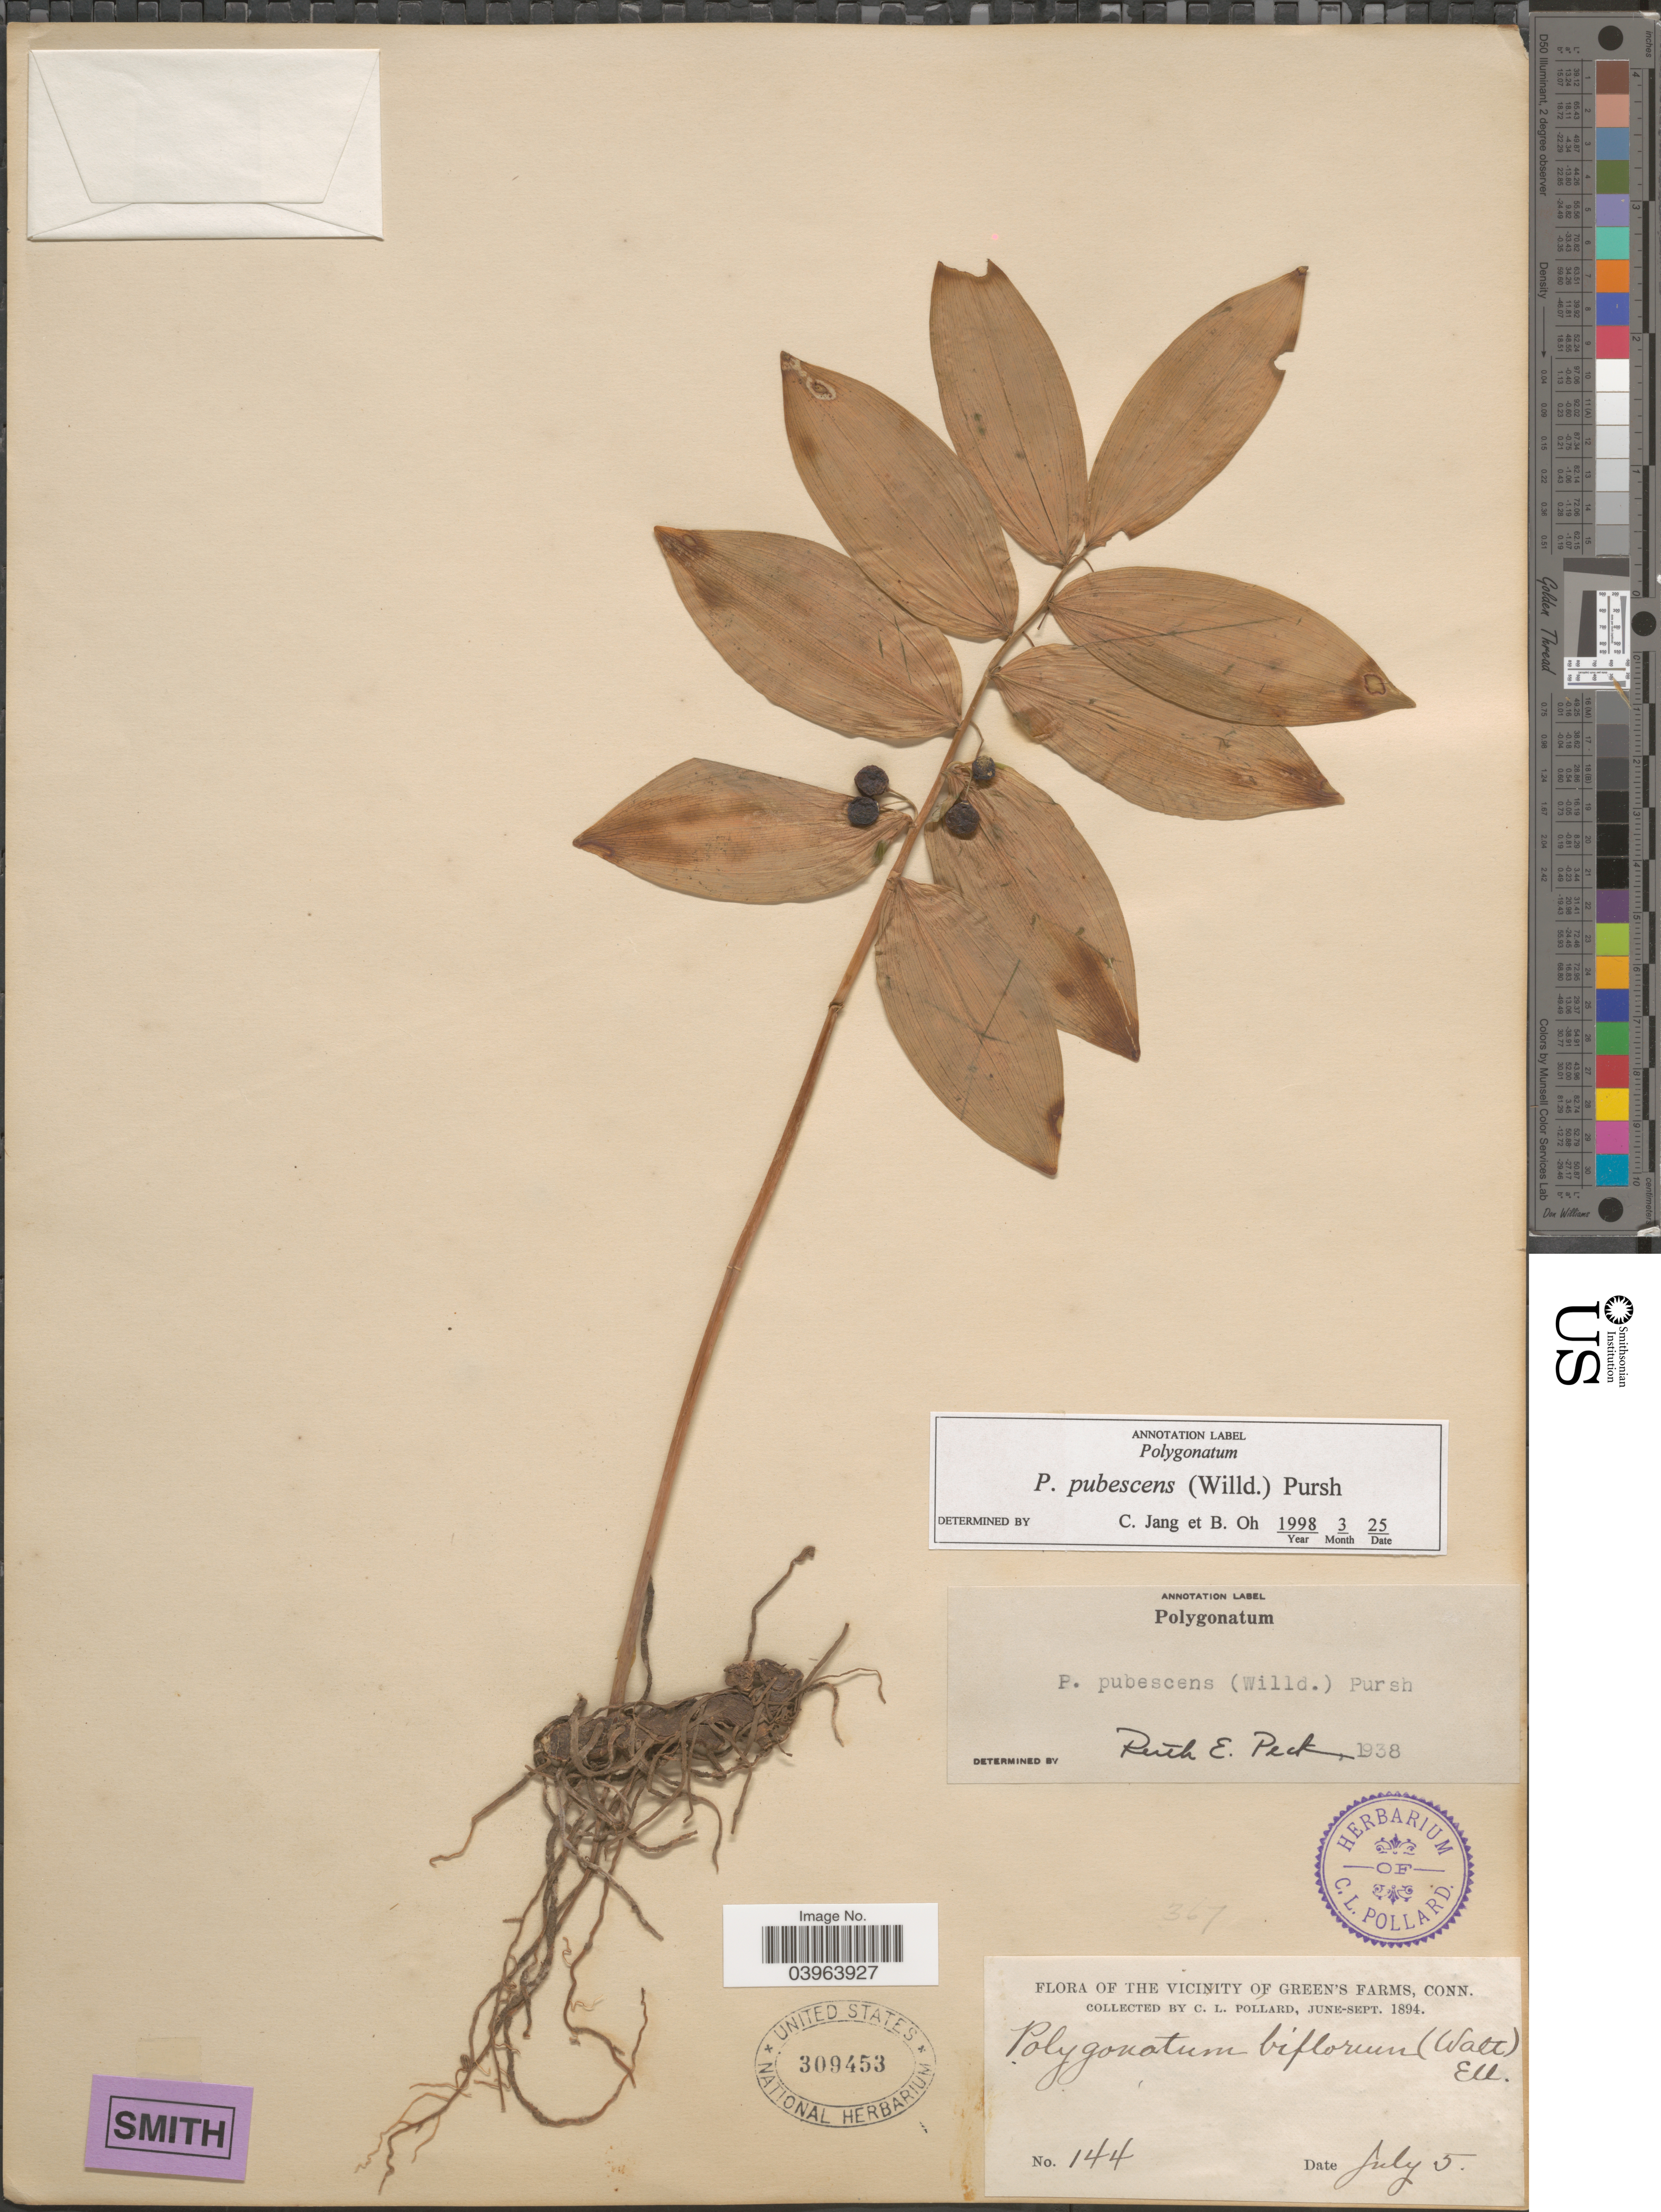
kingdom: Plantae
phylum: Tracheophyta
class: Liliopsida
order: Asparagales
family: Asparagaceae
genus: Polygonatum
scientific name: Polygonatum pubescens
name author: (Willd.) Pursh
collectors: C. L. Pollard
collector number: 144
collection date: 1894-07-05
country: United States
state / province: Connecticut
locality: The Vicinity of Green's Farms.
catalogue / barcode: US 309453